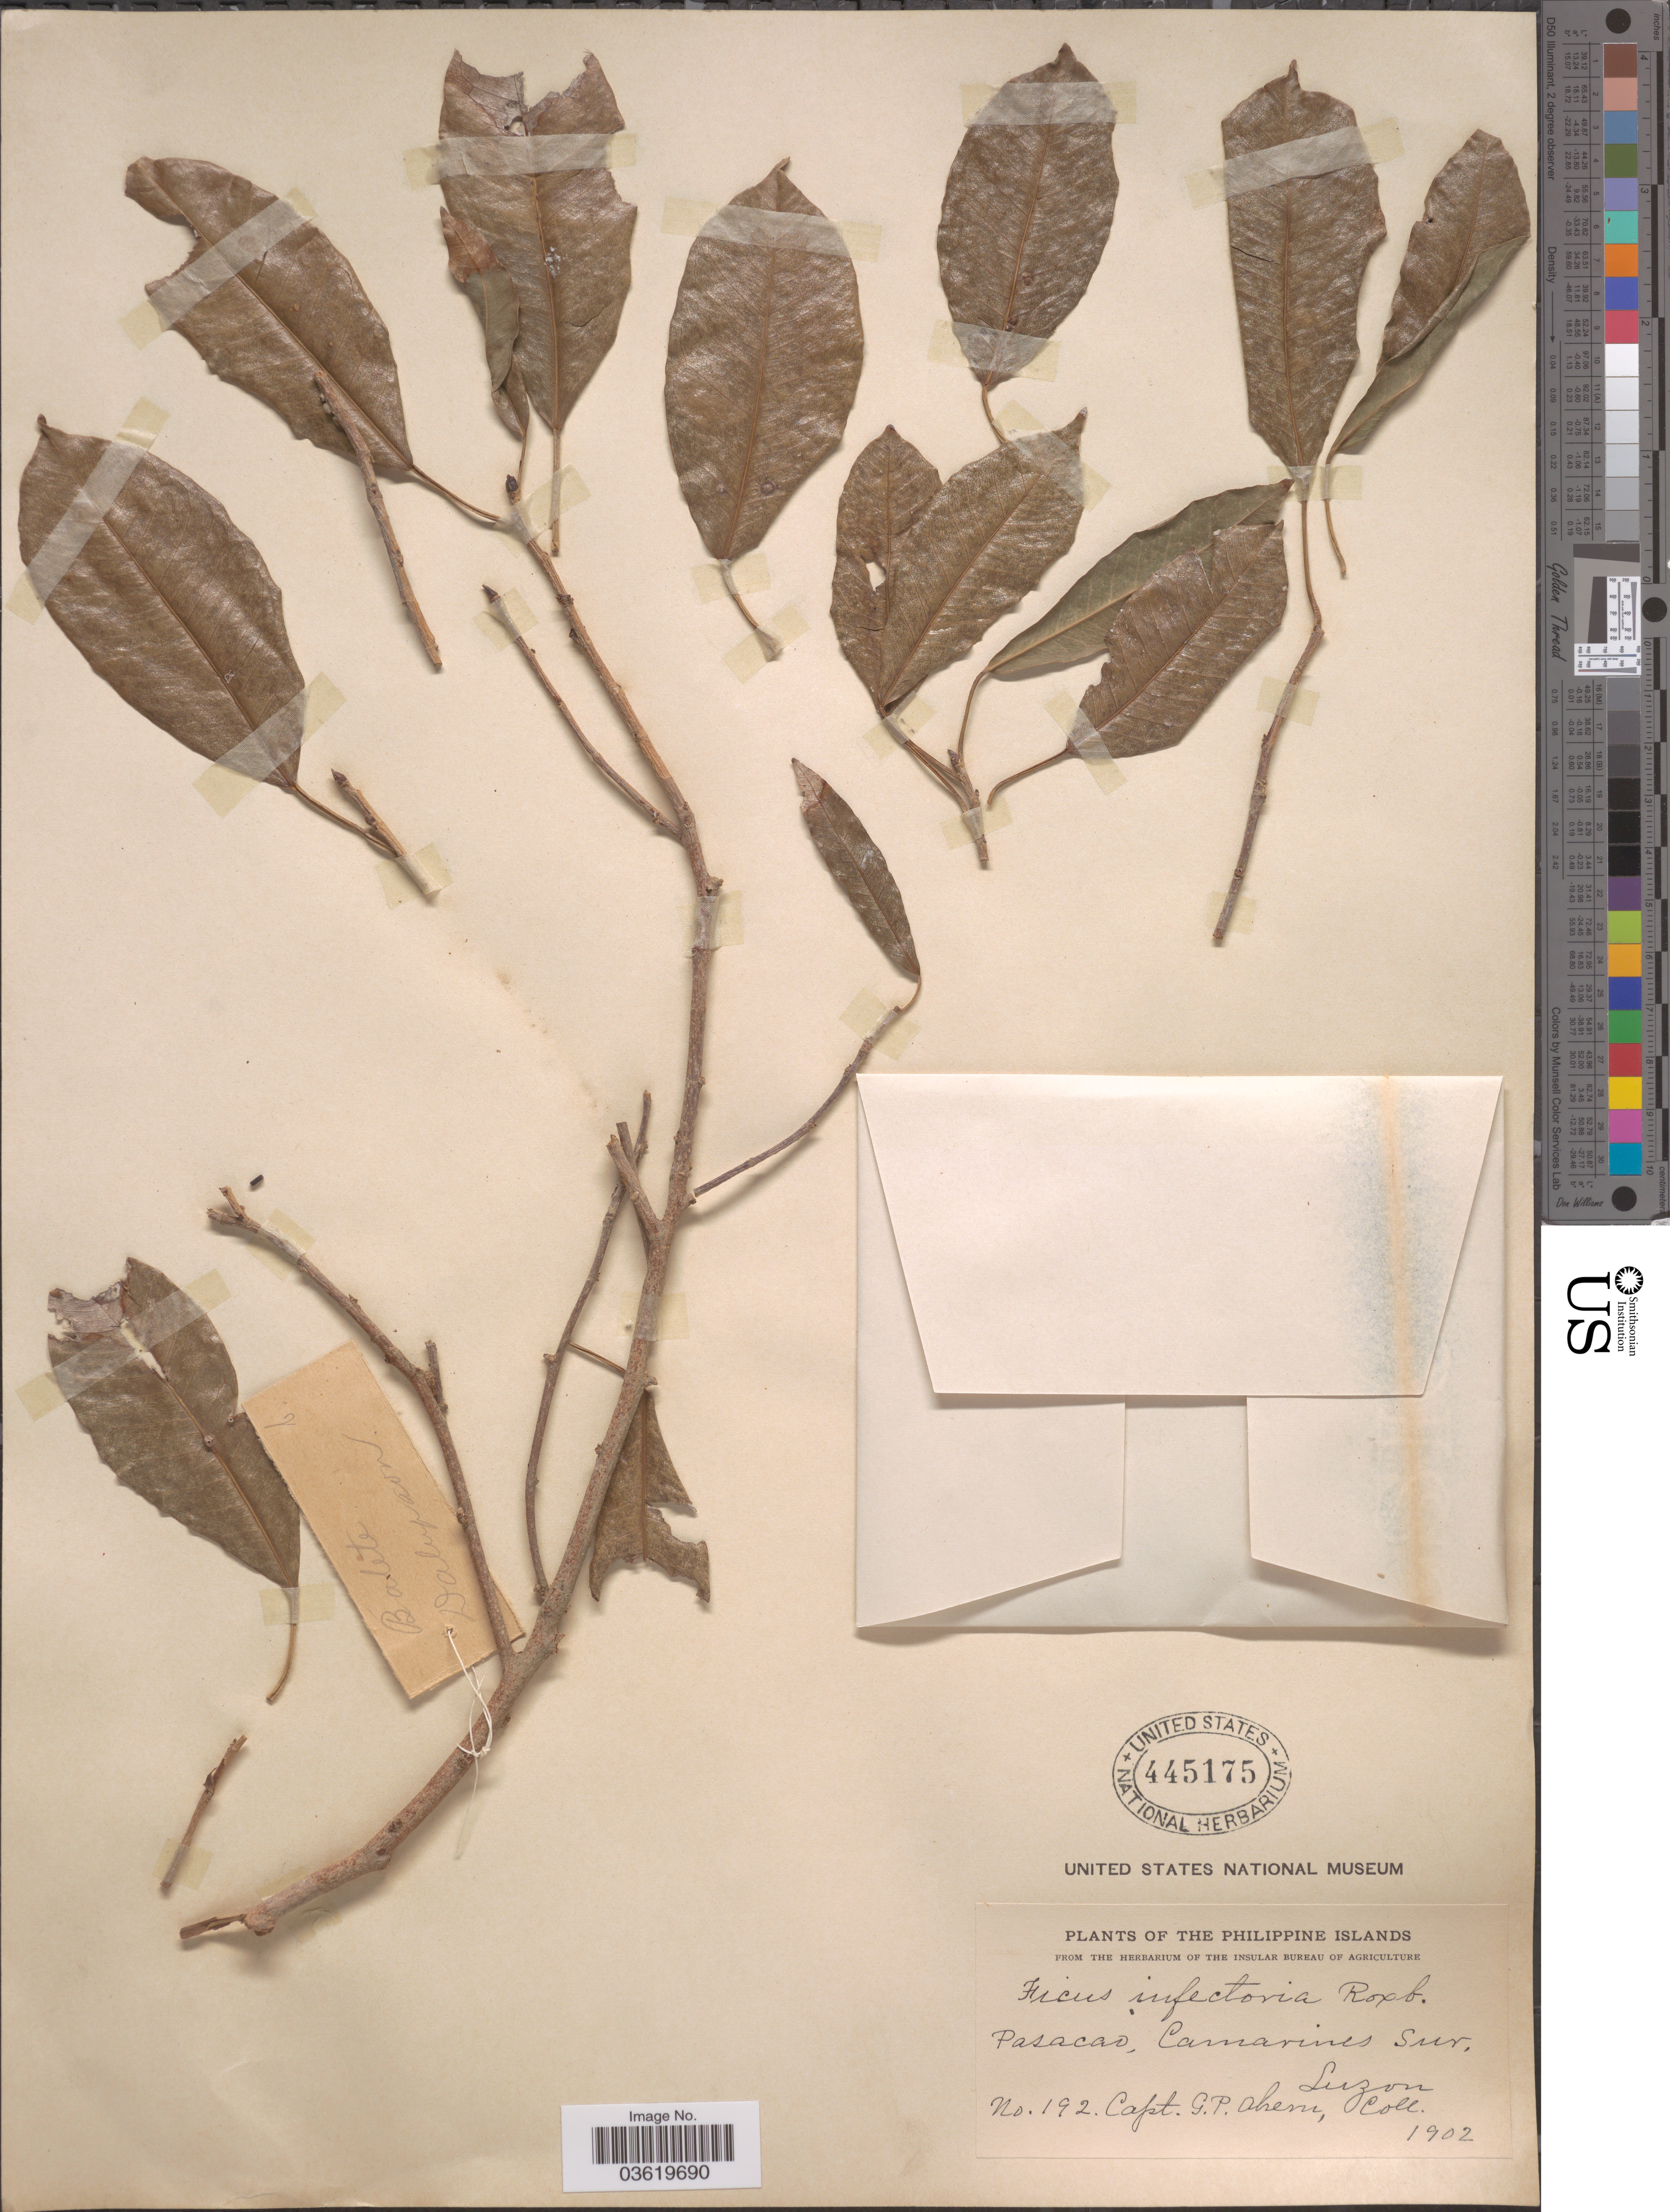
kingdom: Plantae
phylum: Tracheophyta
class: Magnoliopsida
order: Rosales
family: Moraceae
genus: Ficus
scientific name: Ficus stipulosa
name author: (Miq.) Miq.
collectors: G. Ahern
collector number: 192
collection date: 1902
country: Philippines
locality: Philippine Islands. Pasacao, Camarines Sur. Luzon.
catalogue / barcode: US 445175